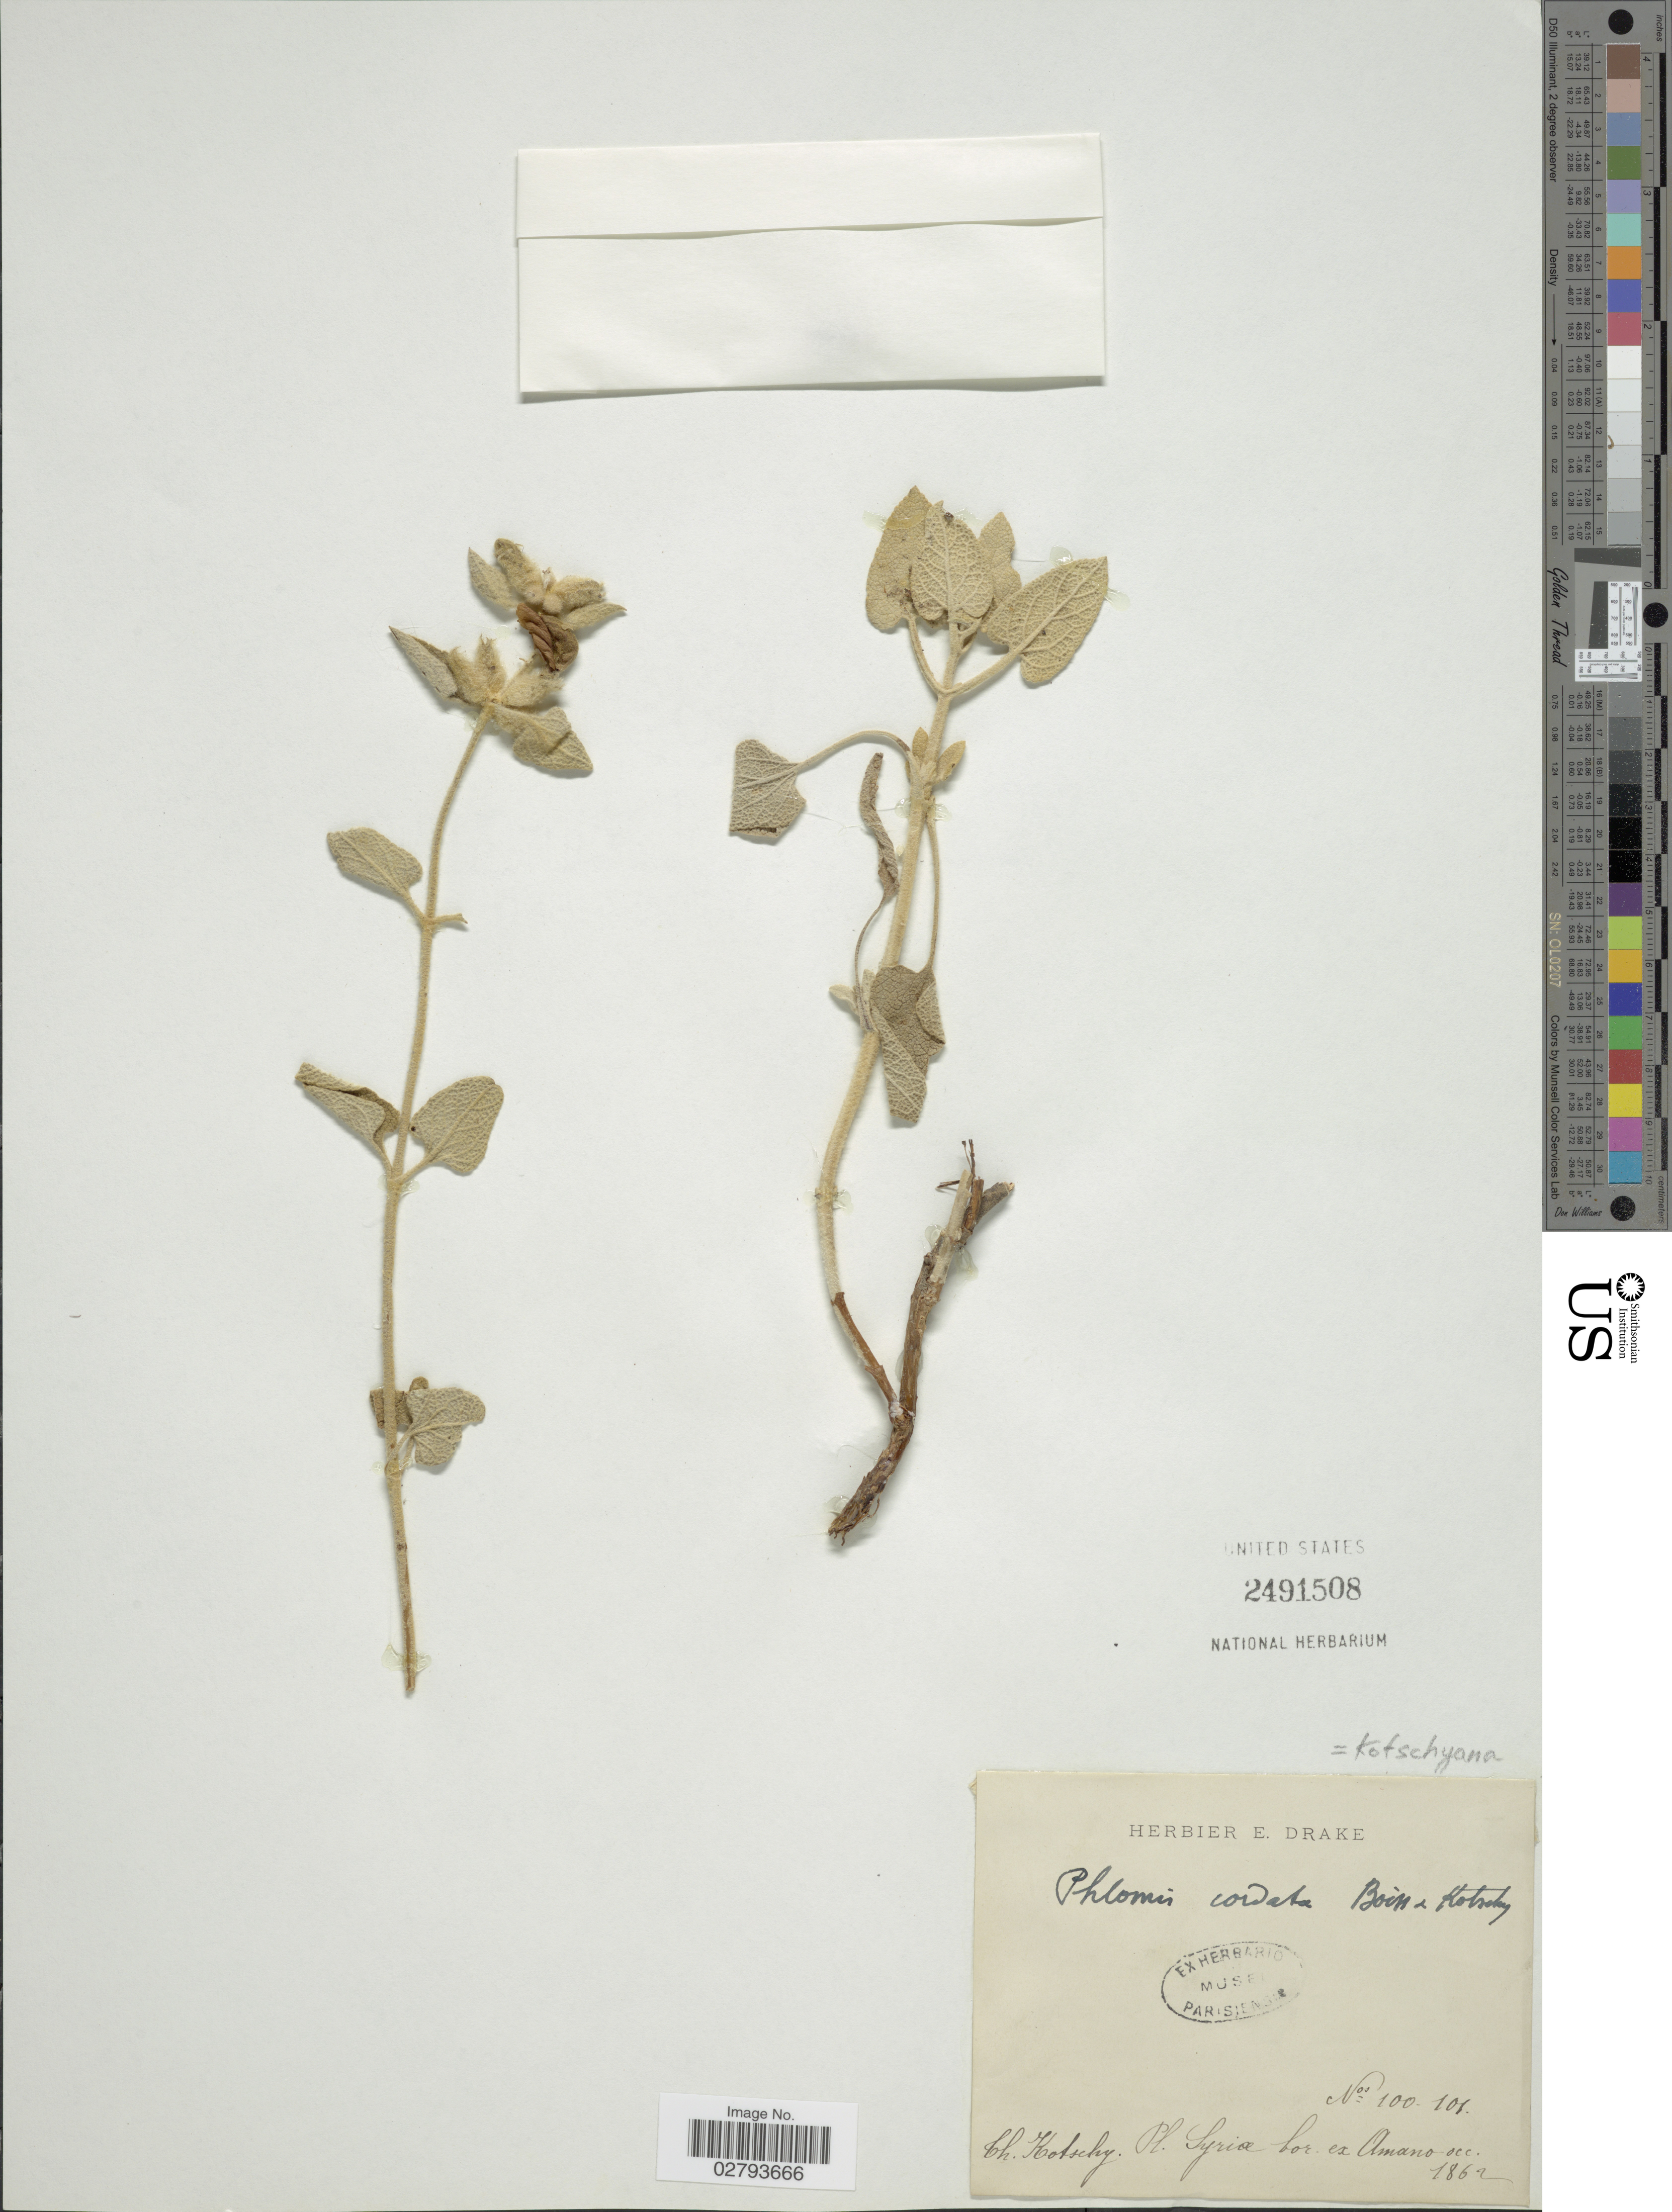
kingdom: Plantae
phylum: Tracheophyta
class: Magnoliopsida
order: Lamiales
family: Lamiaceae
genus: Phlomis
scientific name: Phlomis kotschyana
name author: Hub.-Mor.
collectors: K. G. Kotschy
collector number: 100-101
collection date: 1862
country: Syria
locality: Syriæ bor. ex Amano occ.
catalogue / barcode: US 2491508